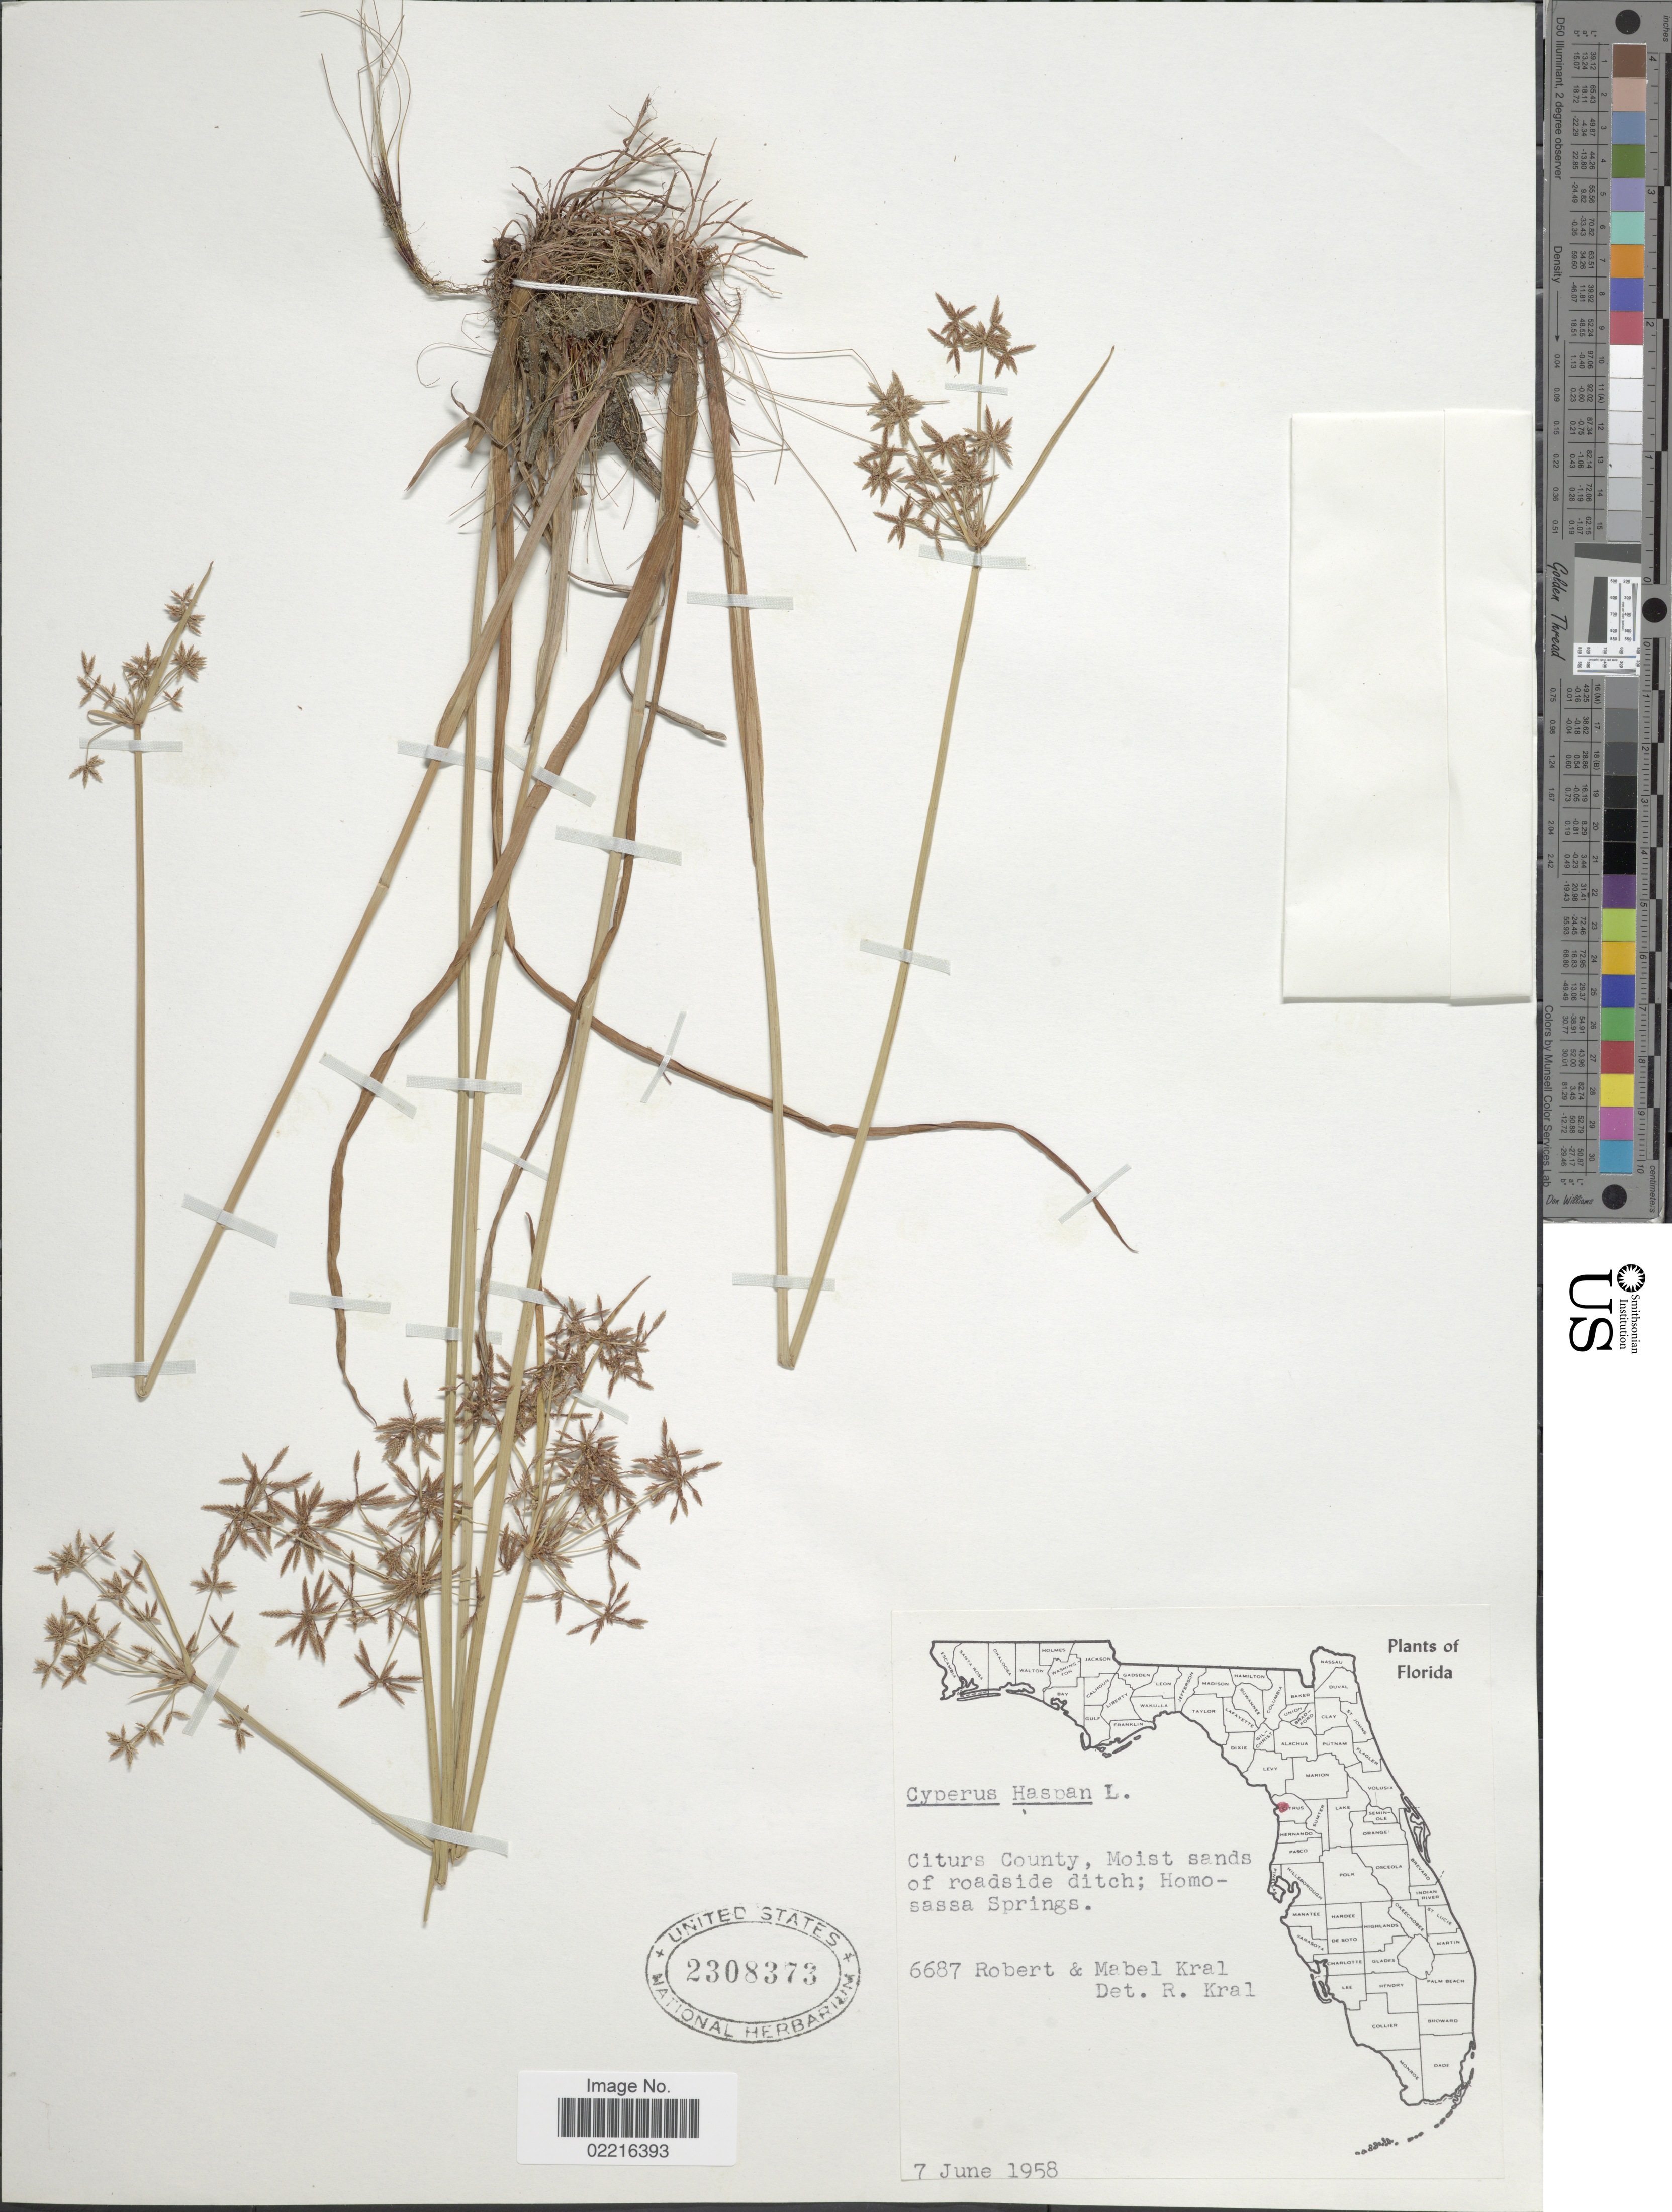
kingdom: Plantae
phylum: Tracheophyta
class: Liliopsida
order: Poales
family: Cyperaceae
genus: Cyperus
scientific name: Cyperus haspan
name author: L.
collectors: R. Kral & M. Kral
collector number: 6687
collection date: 1958-06-07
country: United States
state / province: Florida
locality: Citrus County, Homosassa Springs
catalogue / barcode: US 2308373